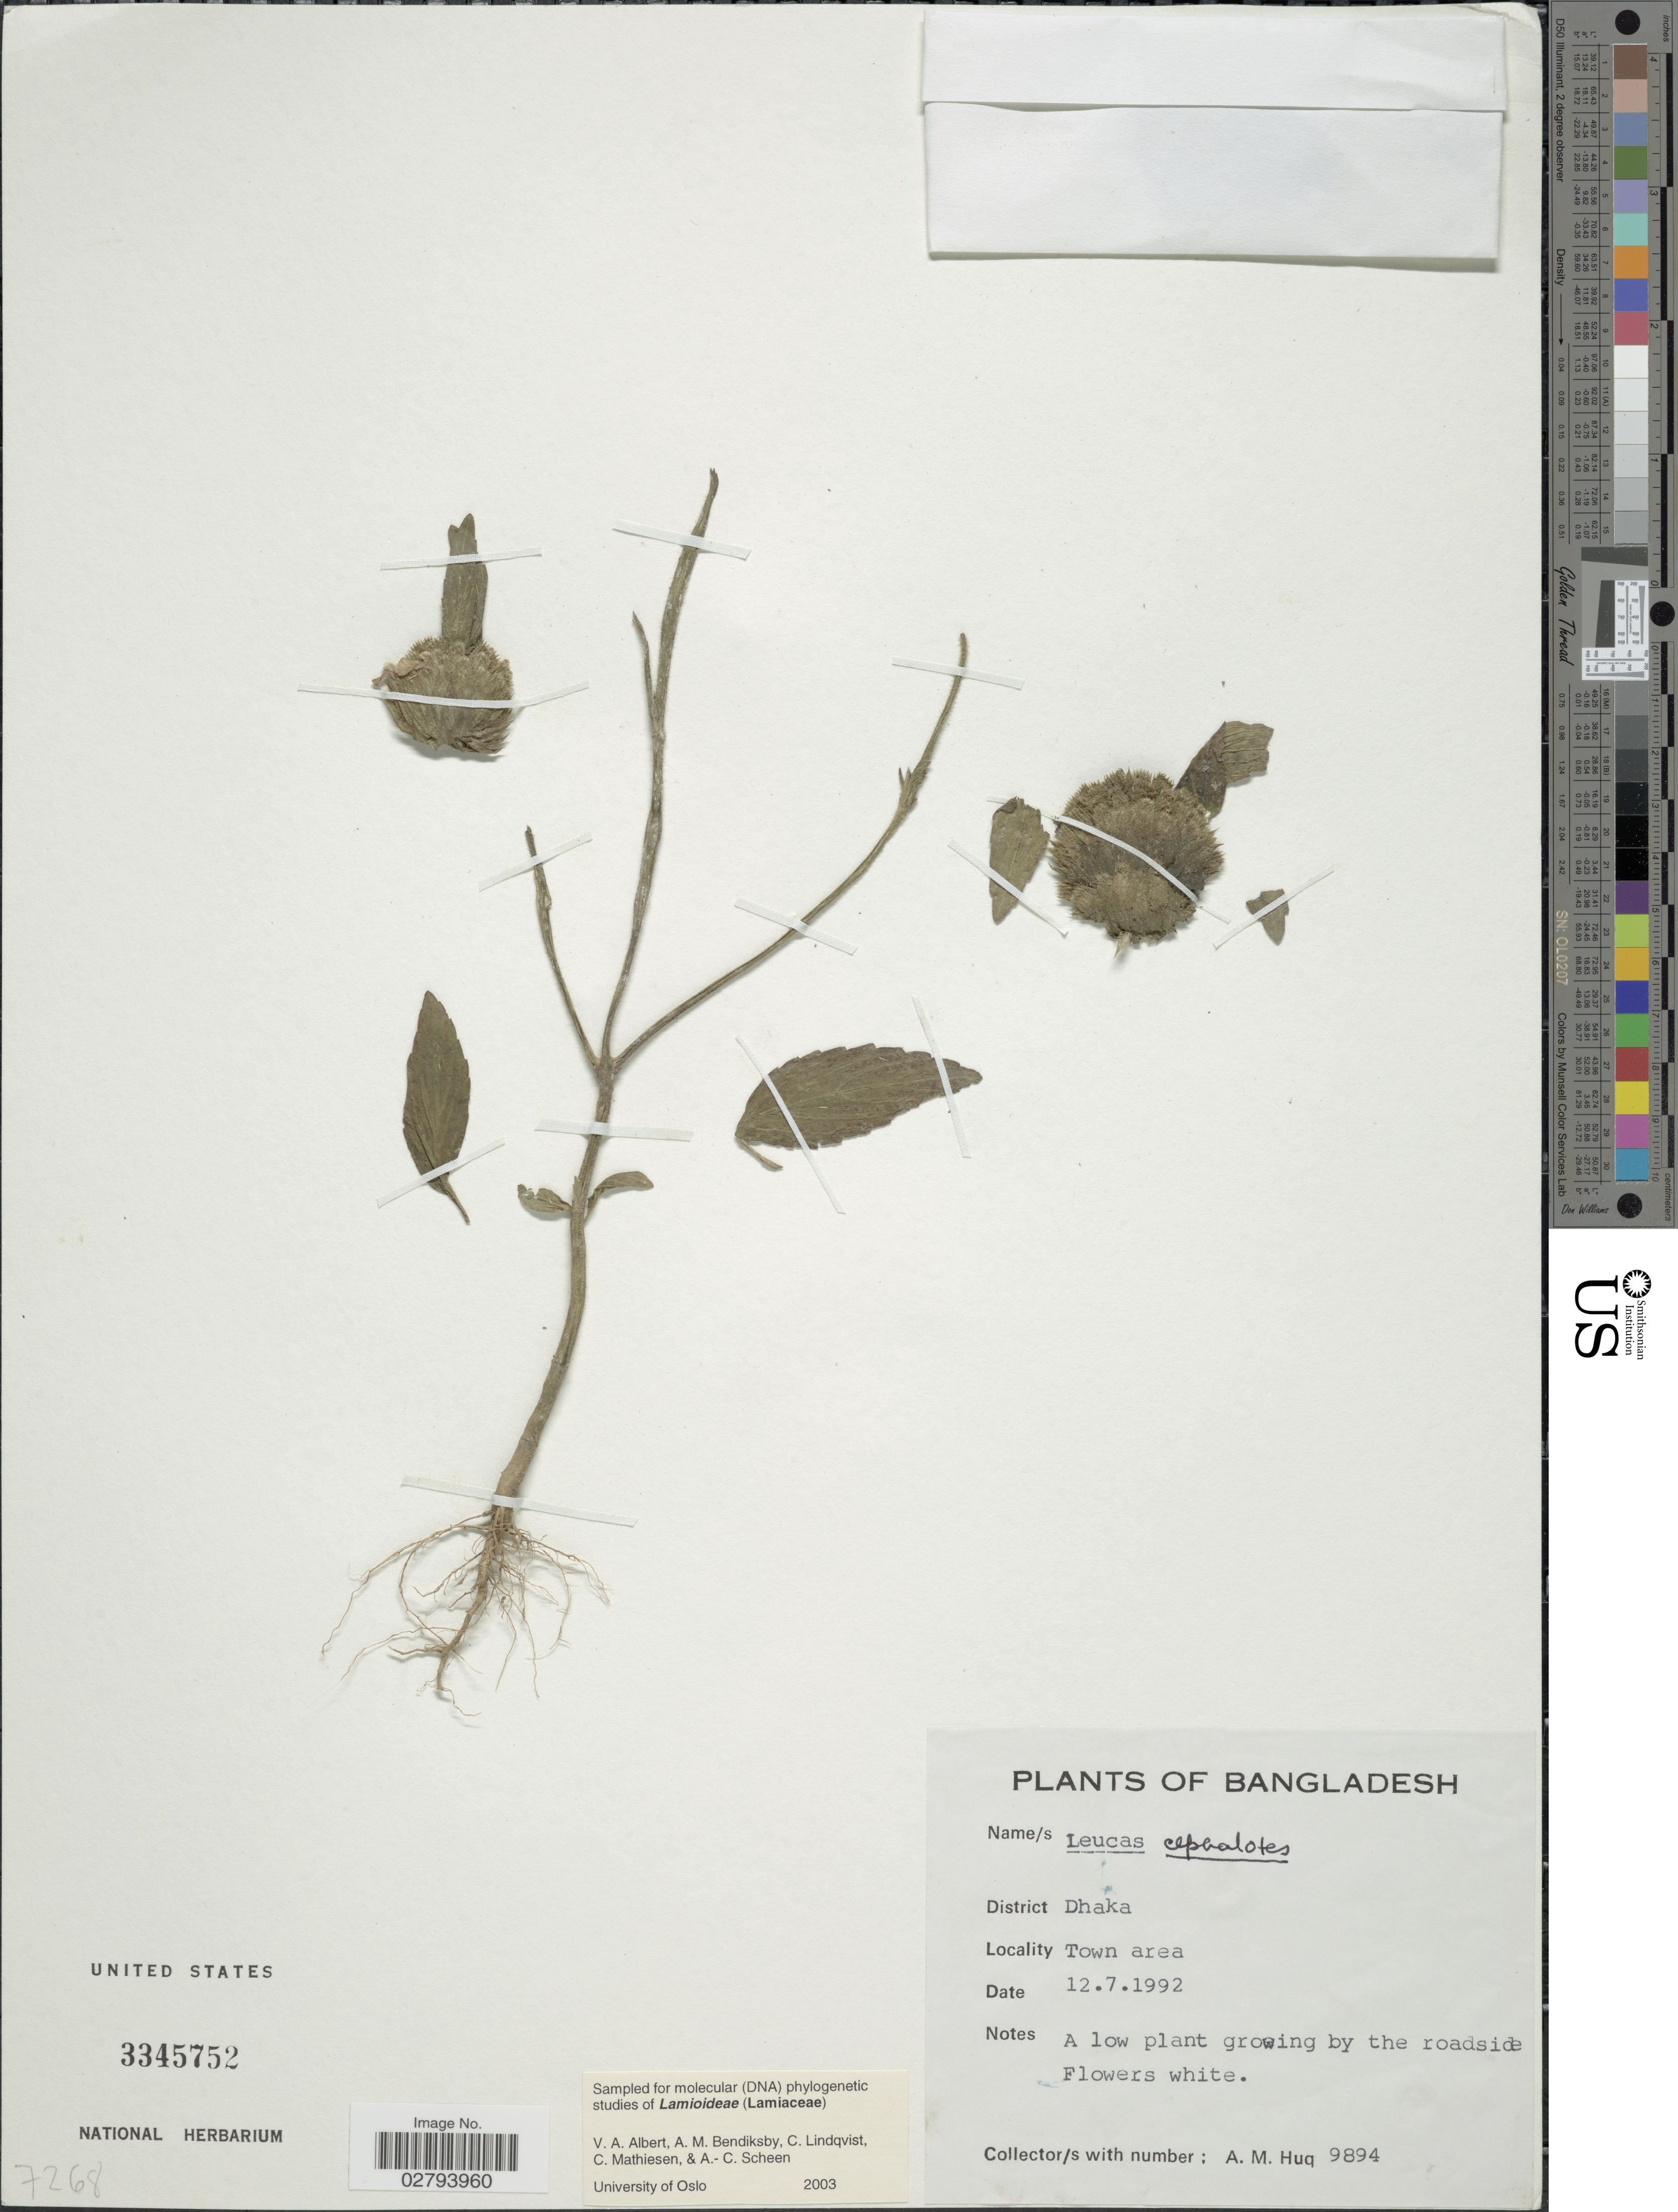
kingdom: Plantae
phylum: Tracheophyta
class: Magnoliopsida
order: Lamiales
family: Lamiaceae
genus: Leucas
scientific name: Leucas cephalotes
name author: (A. Roth) Spreng.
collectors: A. M. Huq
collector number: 9894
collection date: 1992-07-12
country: Bangladesh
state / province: Dhaka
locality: Town area, District Dhaka.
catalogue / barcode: US 3345752